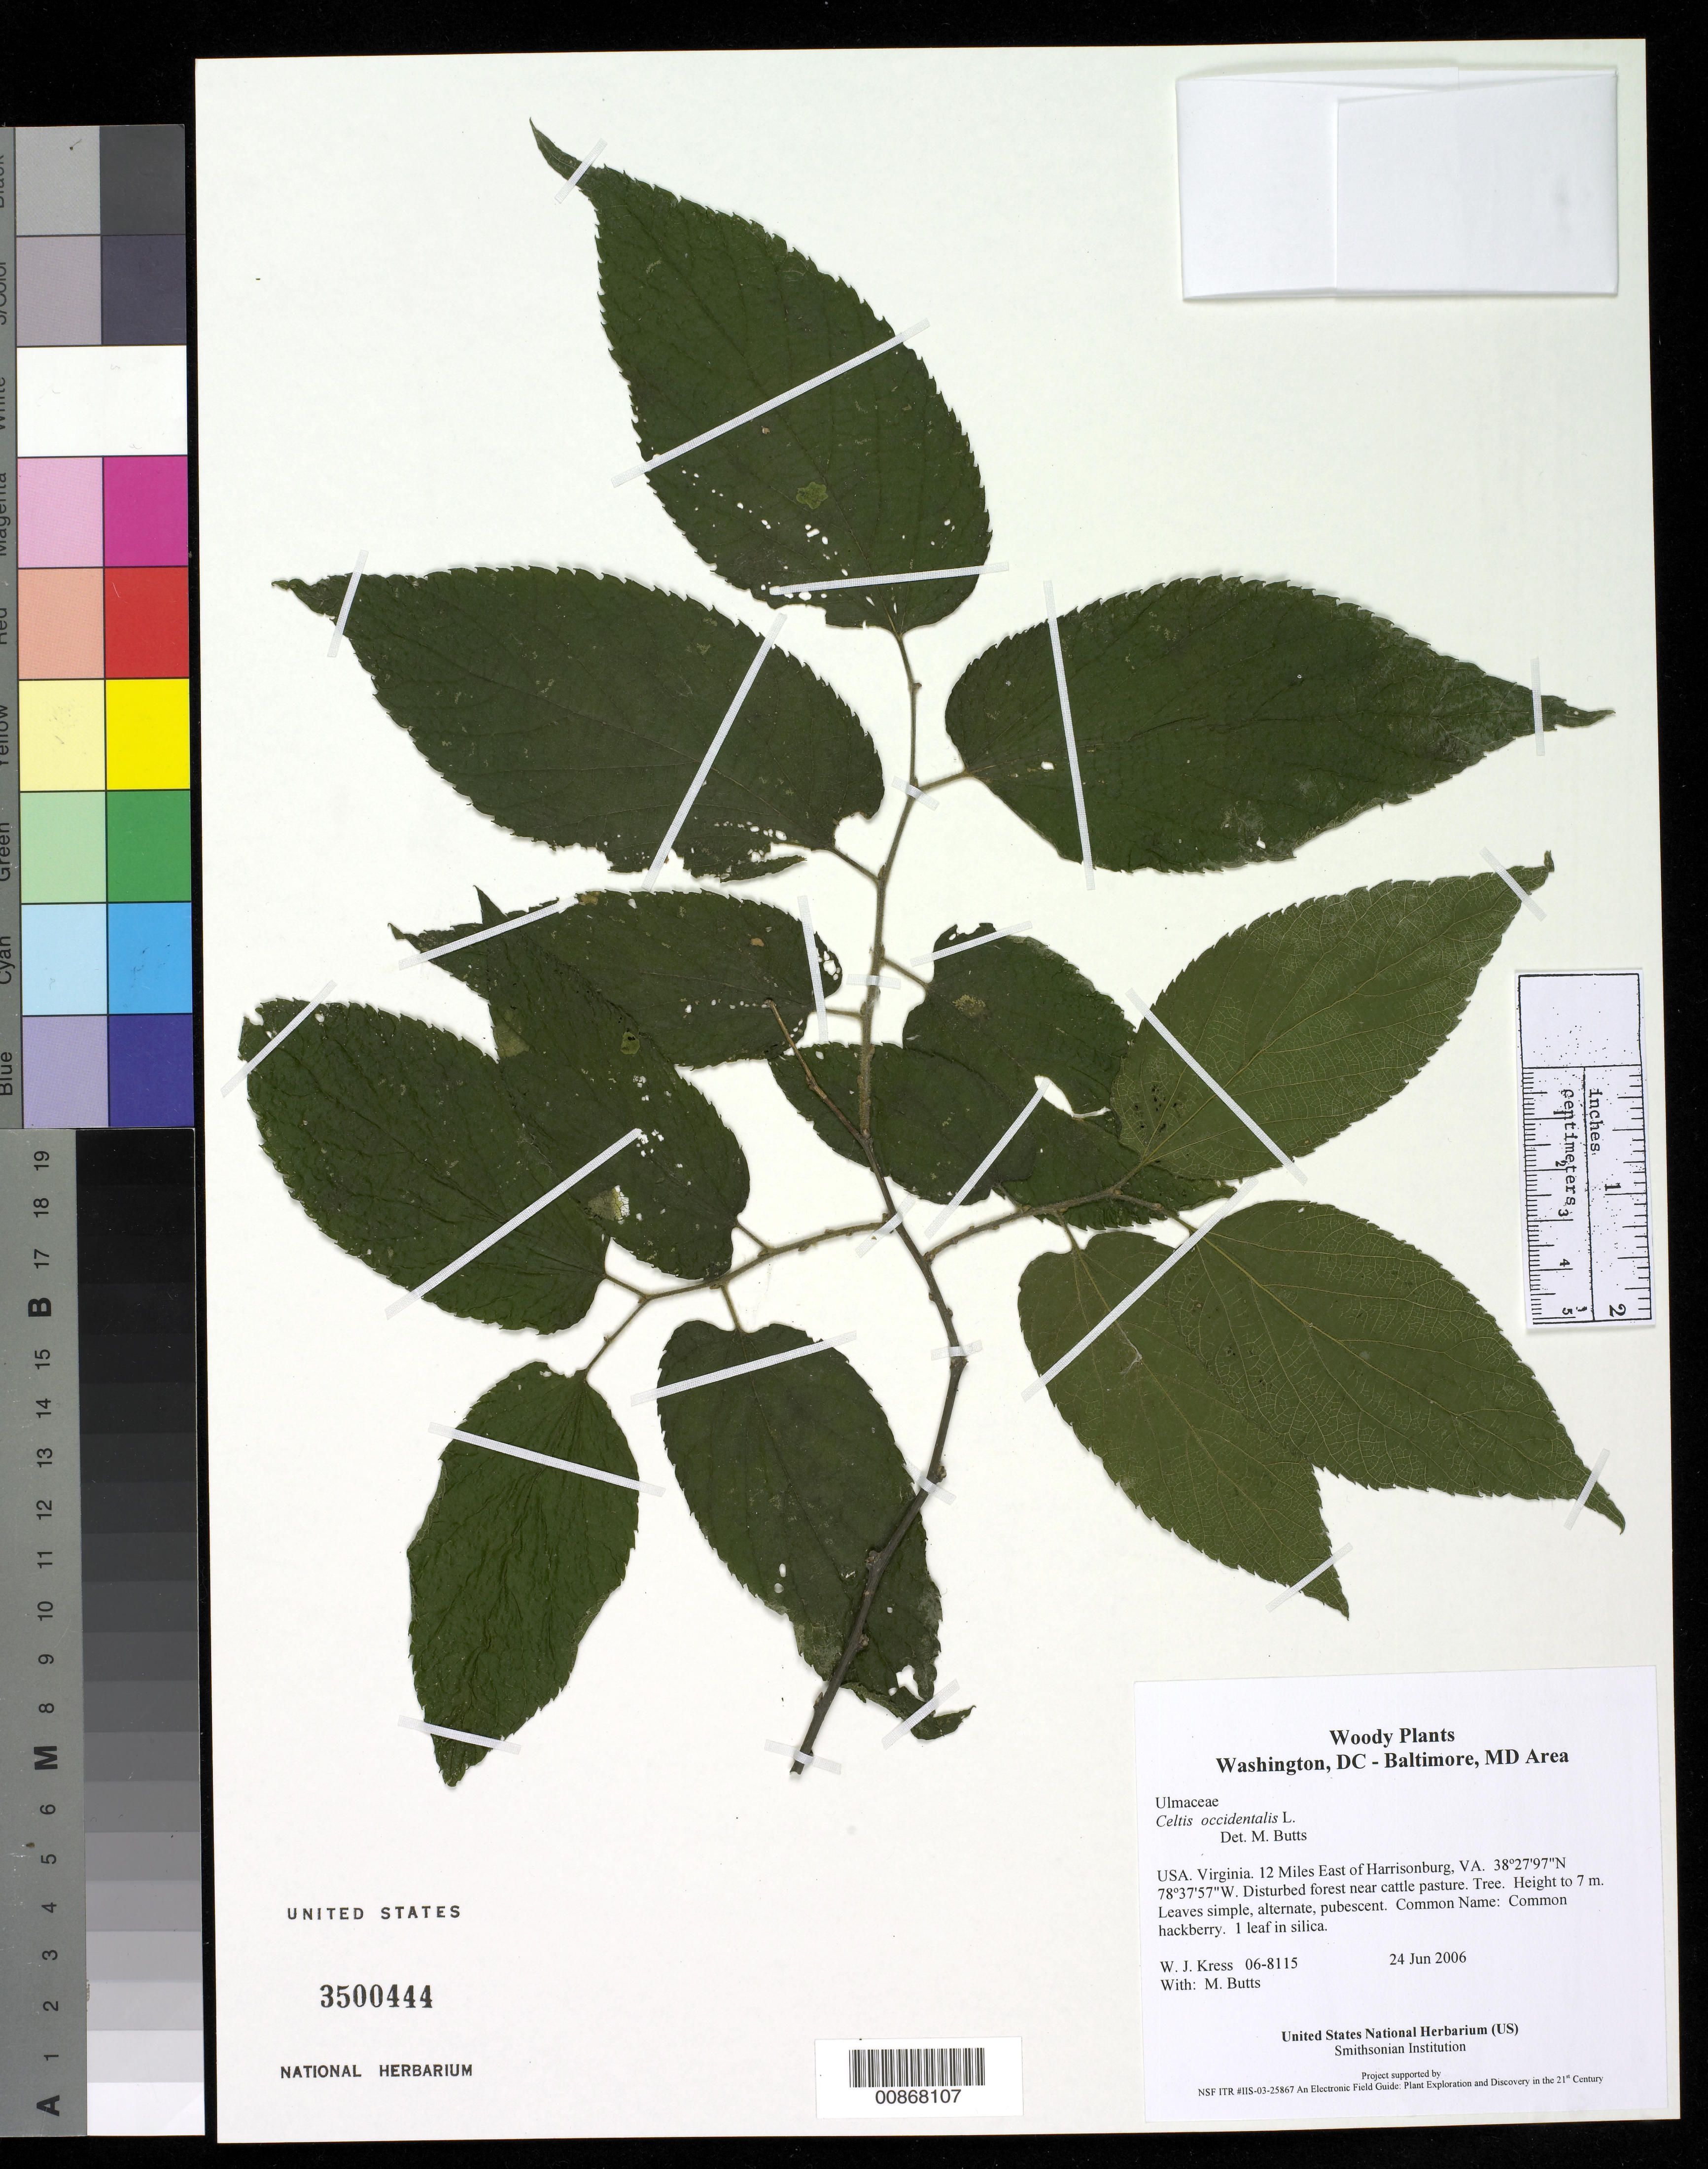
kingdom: Plantae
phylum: Tracheophyta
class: Magnoliopsida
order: Rosales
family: Cannabaceae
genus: Celtis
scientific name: Celtis occidentalis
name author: L.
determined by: Butts, M. B.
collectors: W. J. Kress & M. B. Butts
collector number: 06-8115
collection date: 2006-06-24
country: United States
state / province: Virginia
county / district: Rockingham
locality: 12 mi. E of Harrisonburg, VA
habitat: Disturbed forest near cattle pasture.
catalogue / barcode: US 3500444